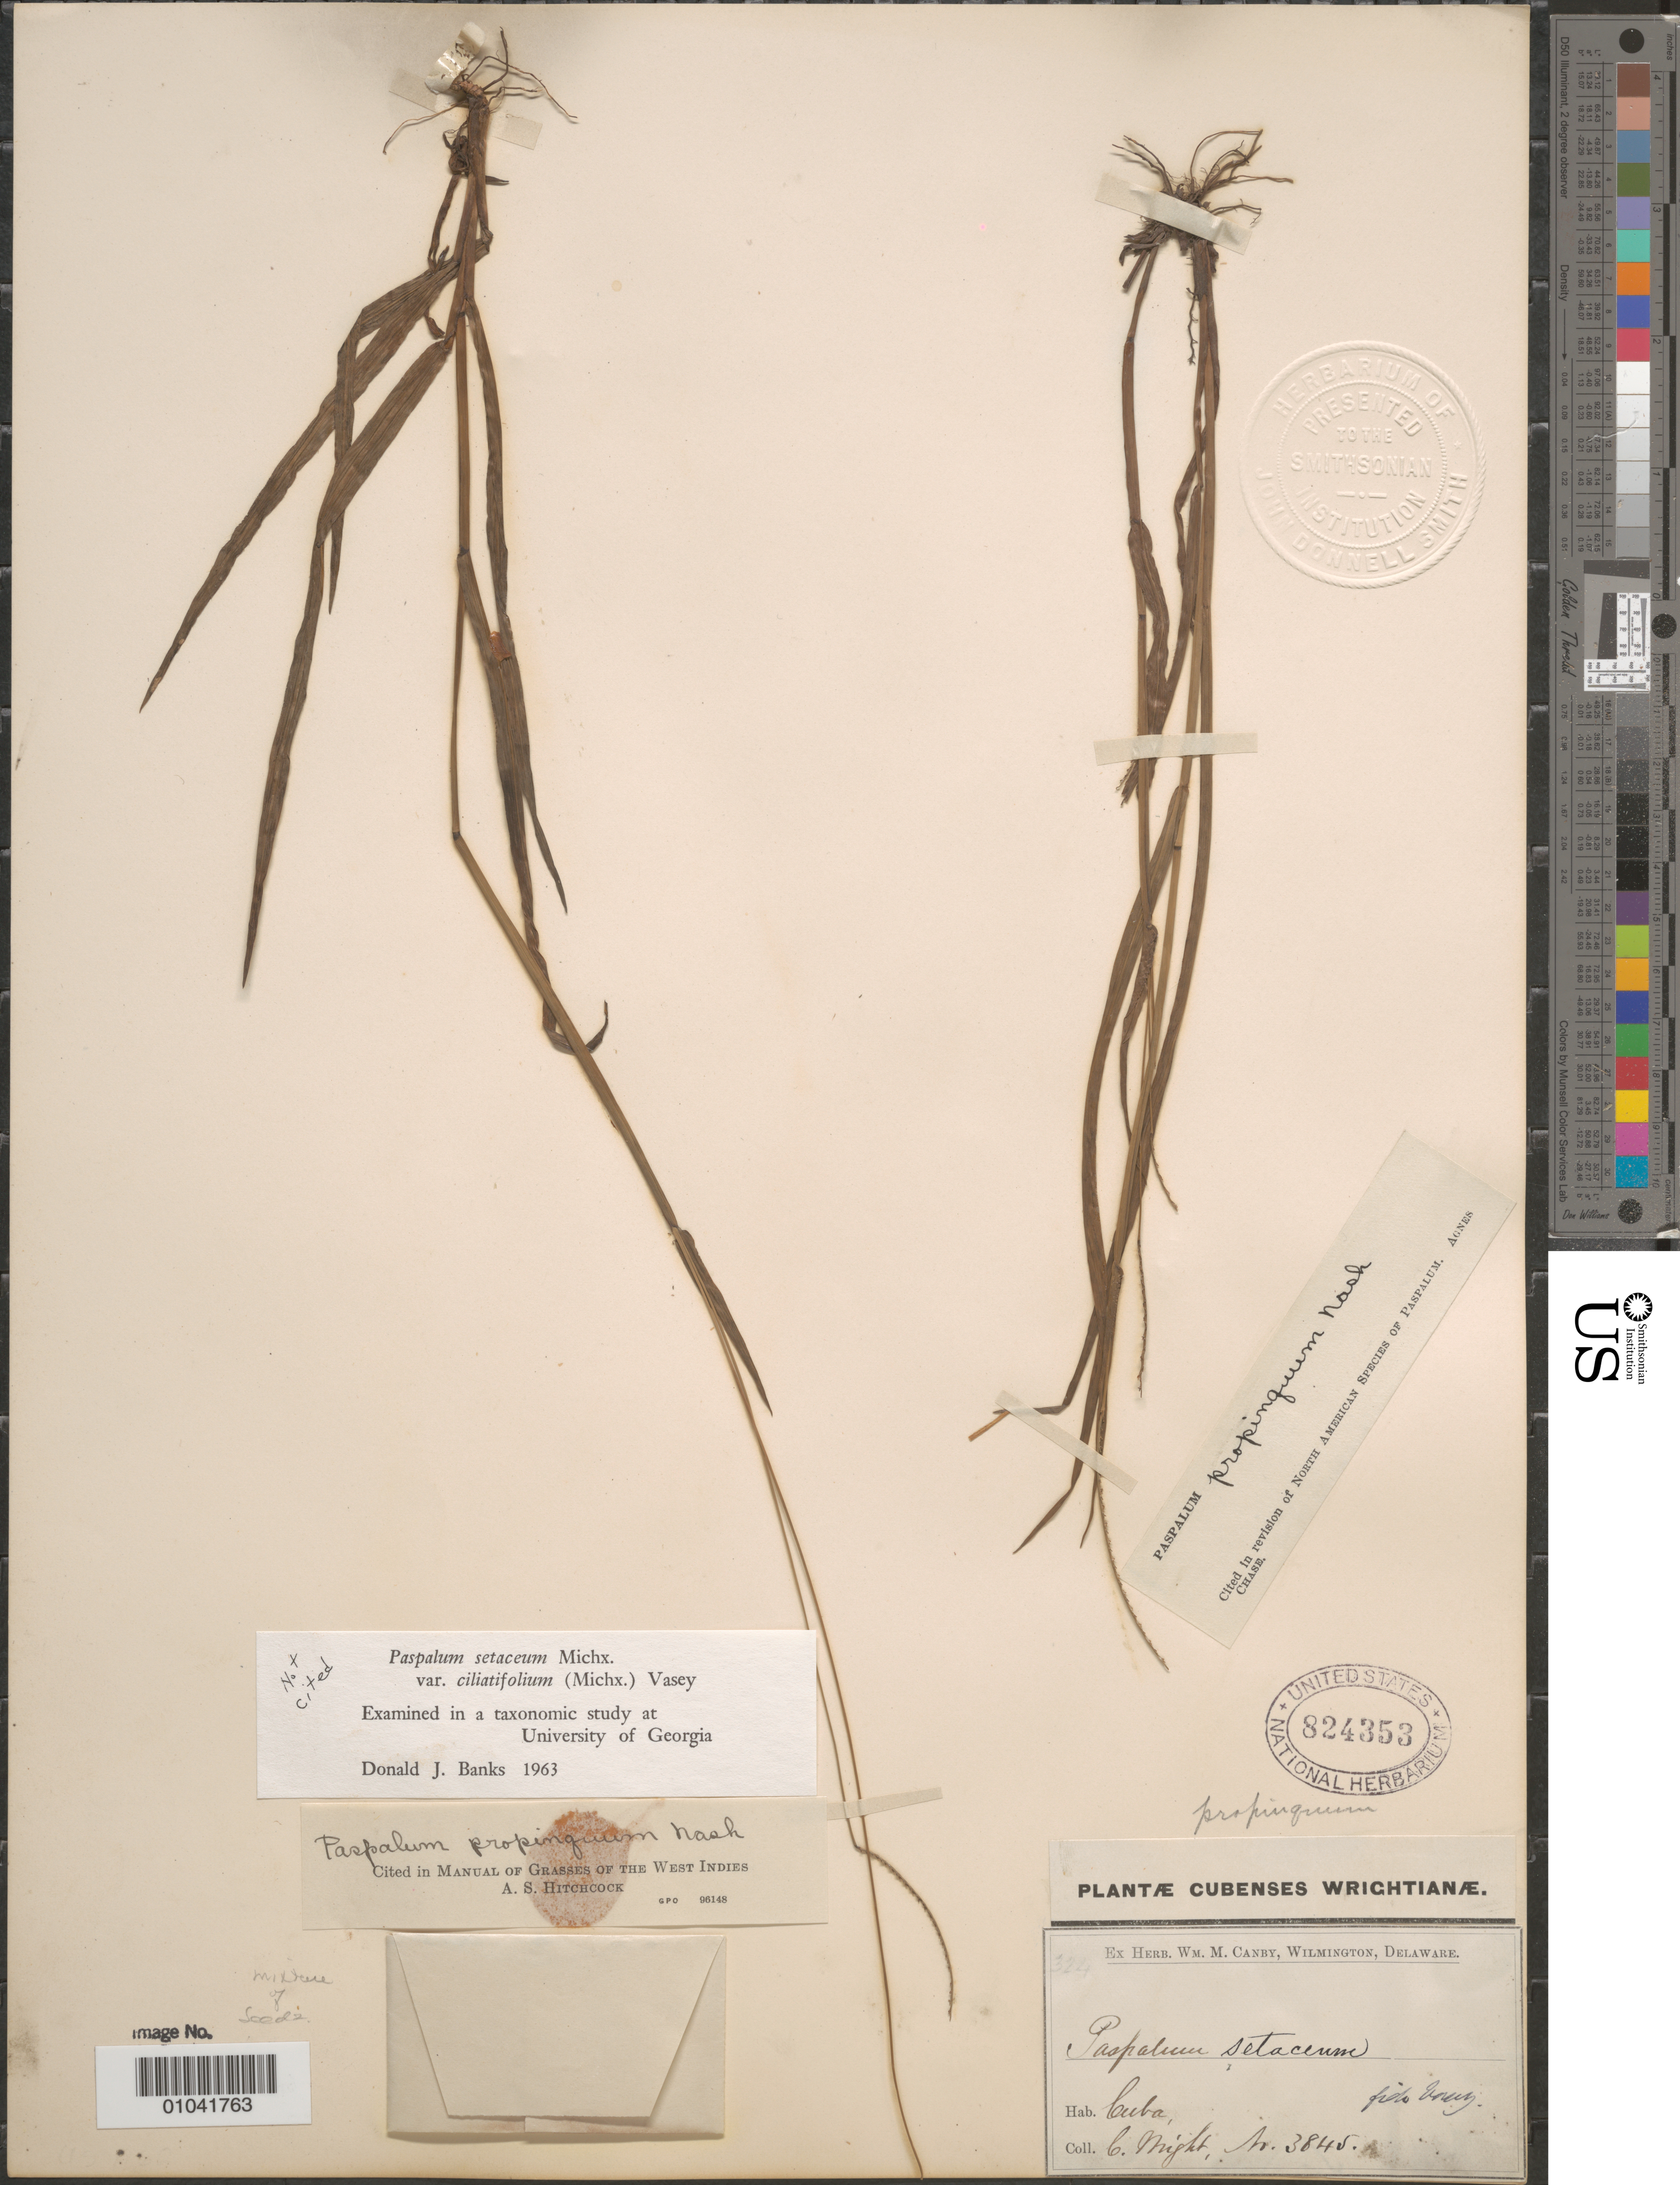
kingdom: Plantae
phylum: Tracheophyta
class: Liliopsida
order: Poales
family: Poaceae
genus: Paspalum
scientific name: Paspalum setaceum var. ciliatifolium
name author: (Michx.) Vasey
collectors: C. Wright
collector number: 3845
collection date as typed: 1800 to 1899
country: Cuba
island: Cuba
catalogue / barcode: US 824353